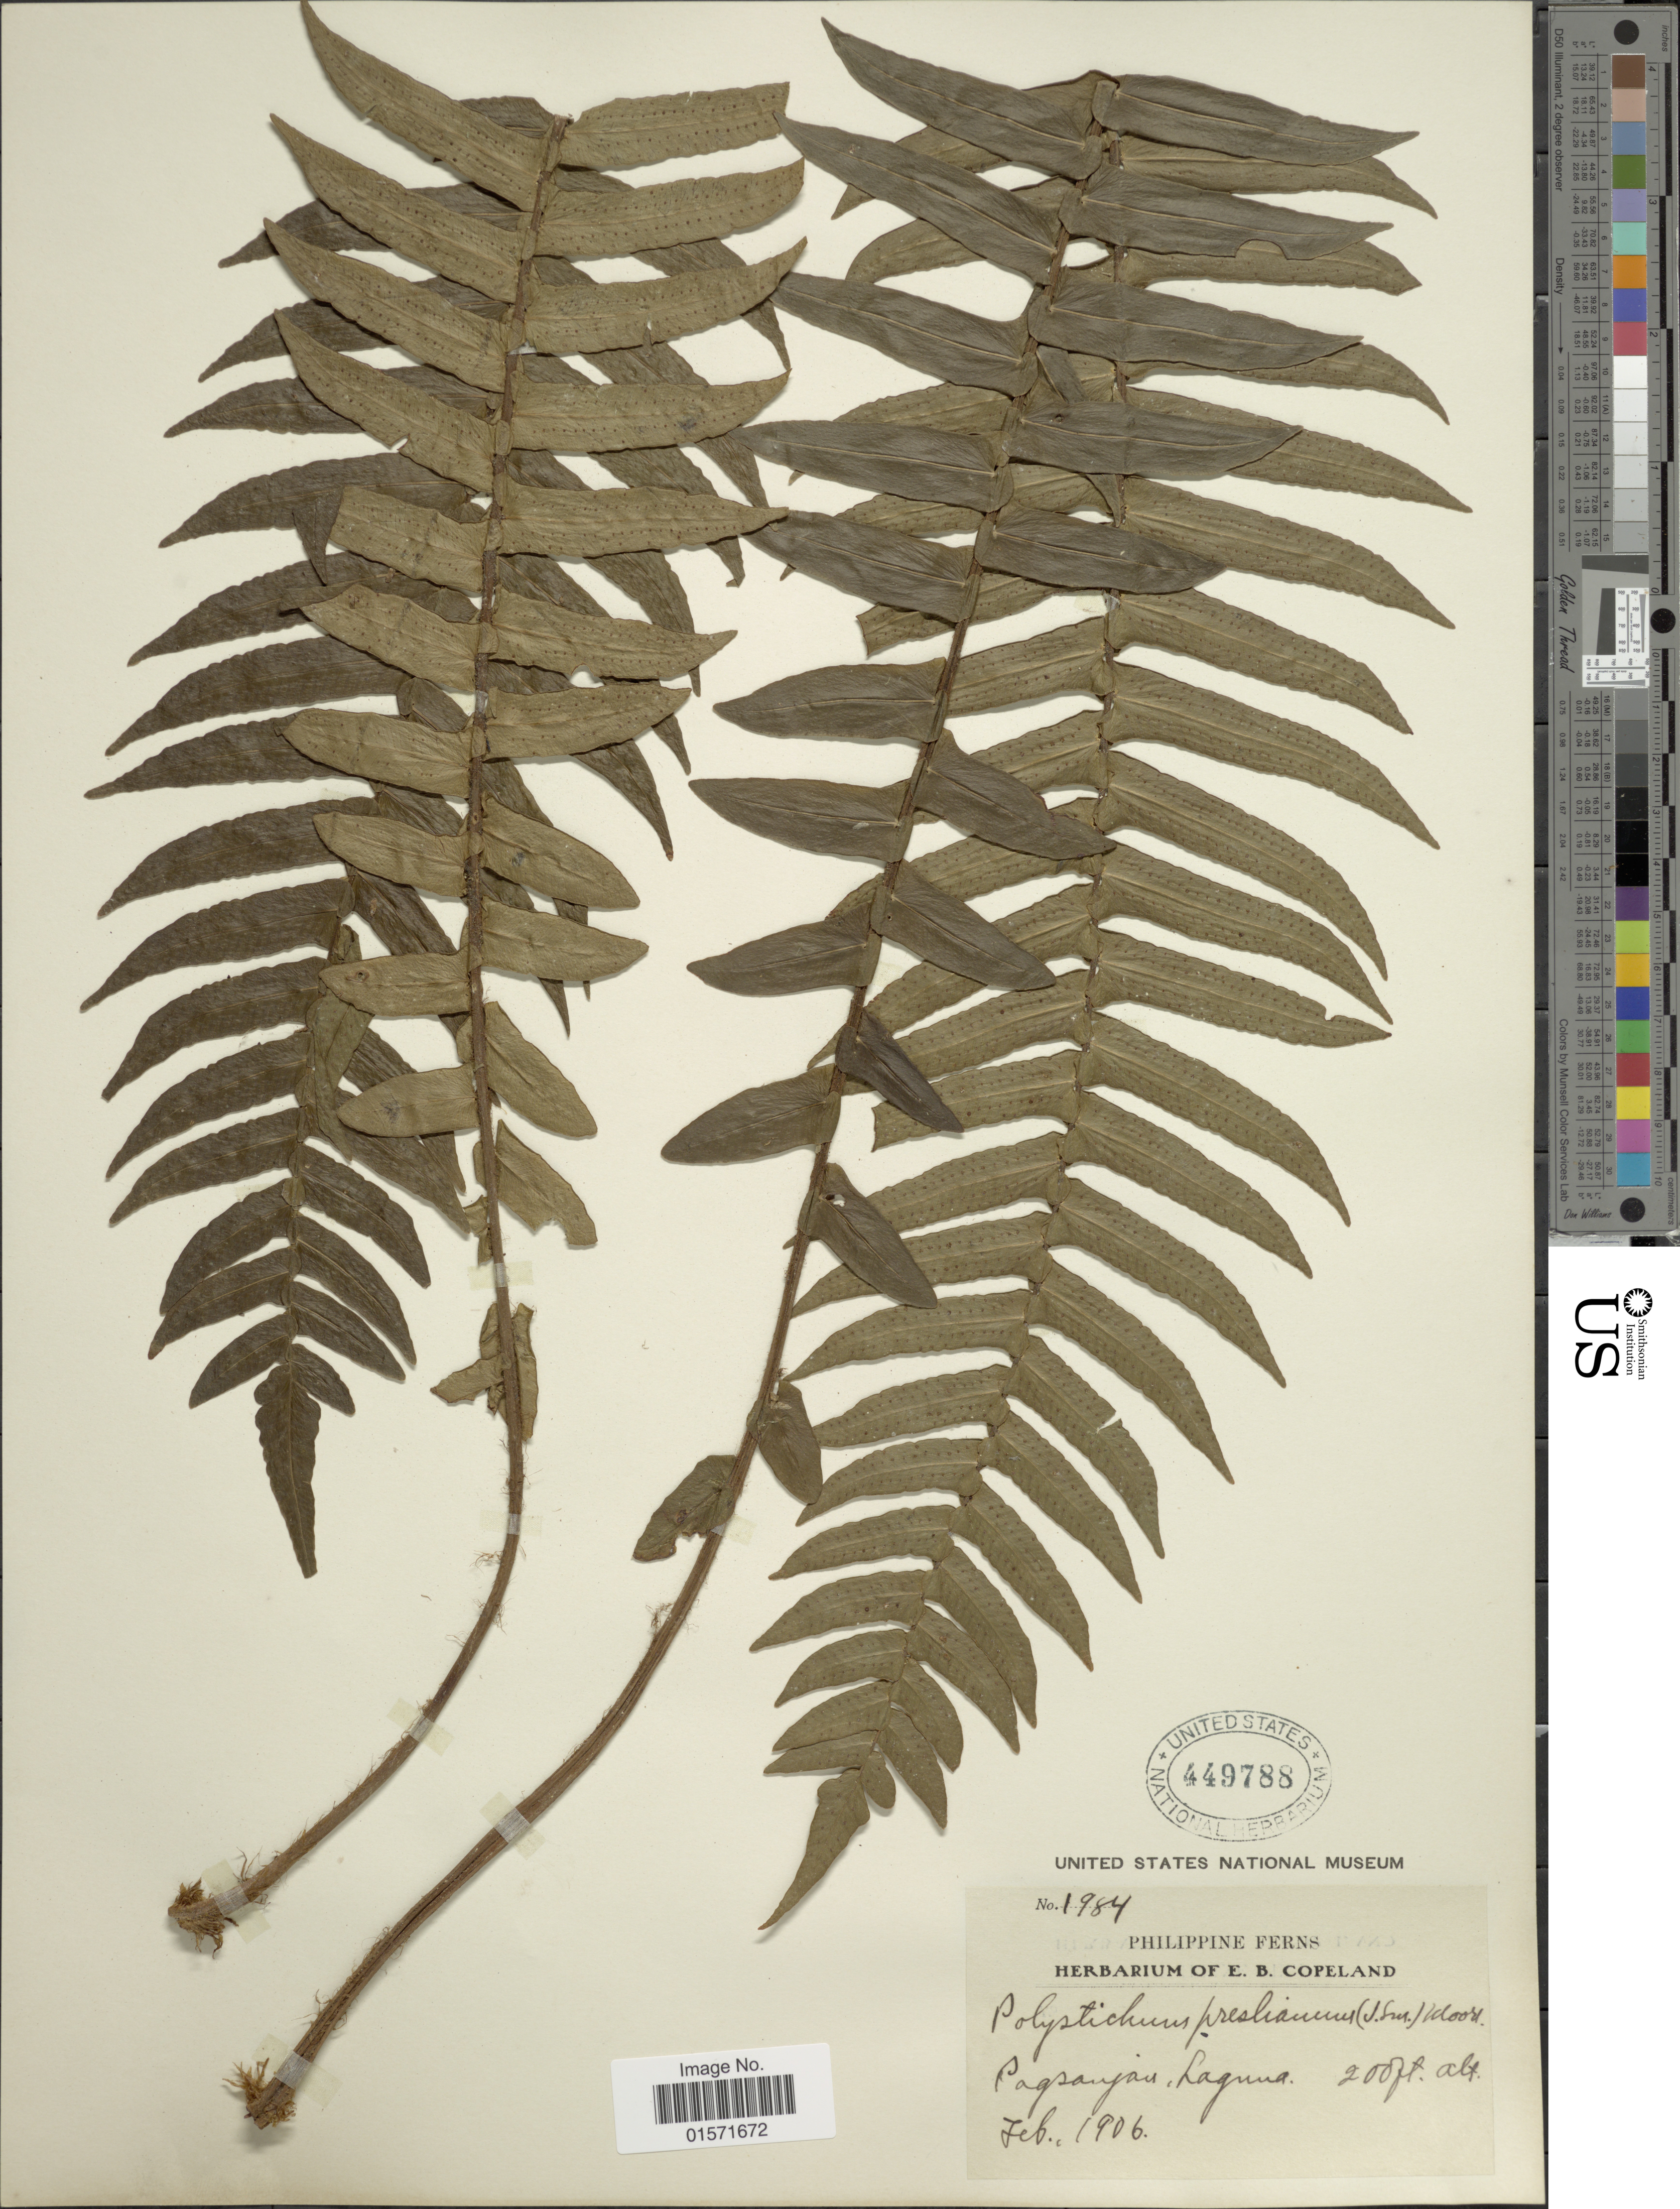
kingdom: Plantae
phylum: Tracheophyta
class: Polypodiopsida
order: Polypodiales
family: Lomariopsidaceae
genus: Cyclopeltis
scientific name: Cyclopeltis presliana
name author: (Mett.) Berkeley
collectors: ex herb. E. B. Copeland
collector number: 1984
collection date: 1906-05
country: Philippines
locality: Pagsanjan, Laguna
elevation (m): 61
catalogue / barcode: US 449788